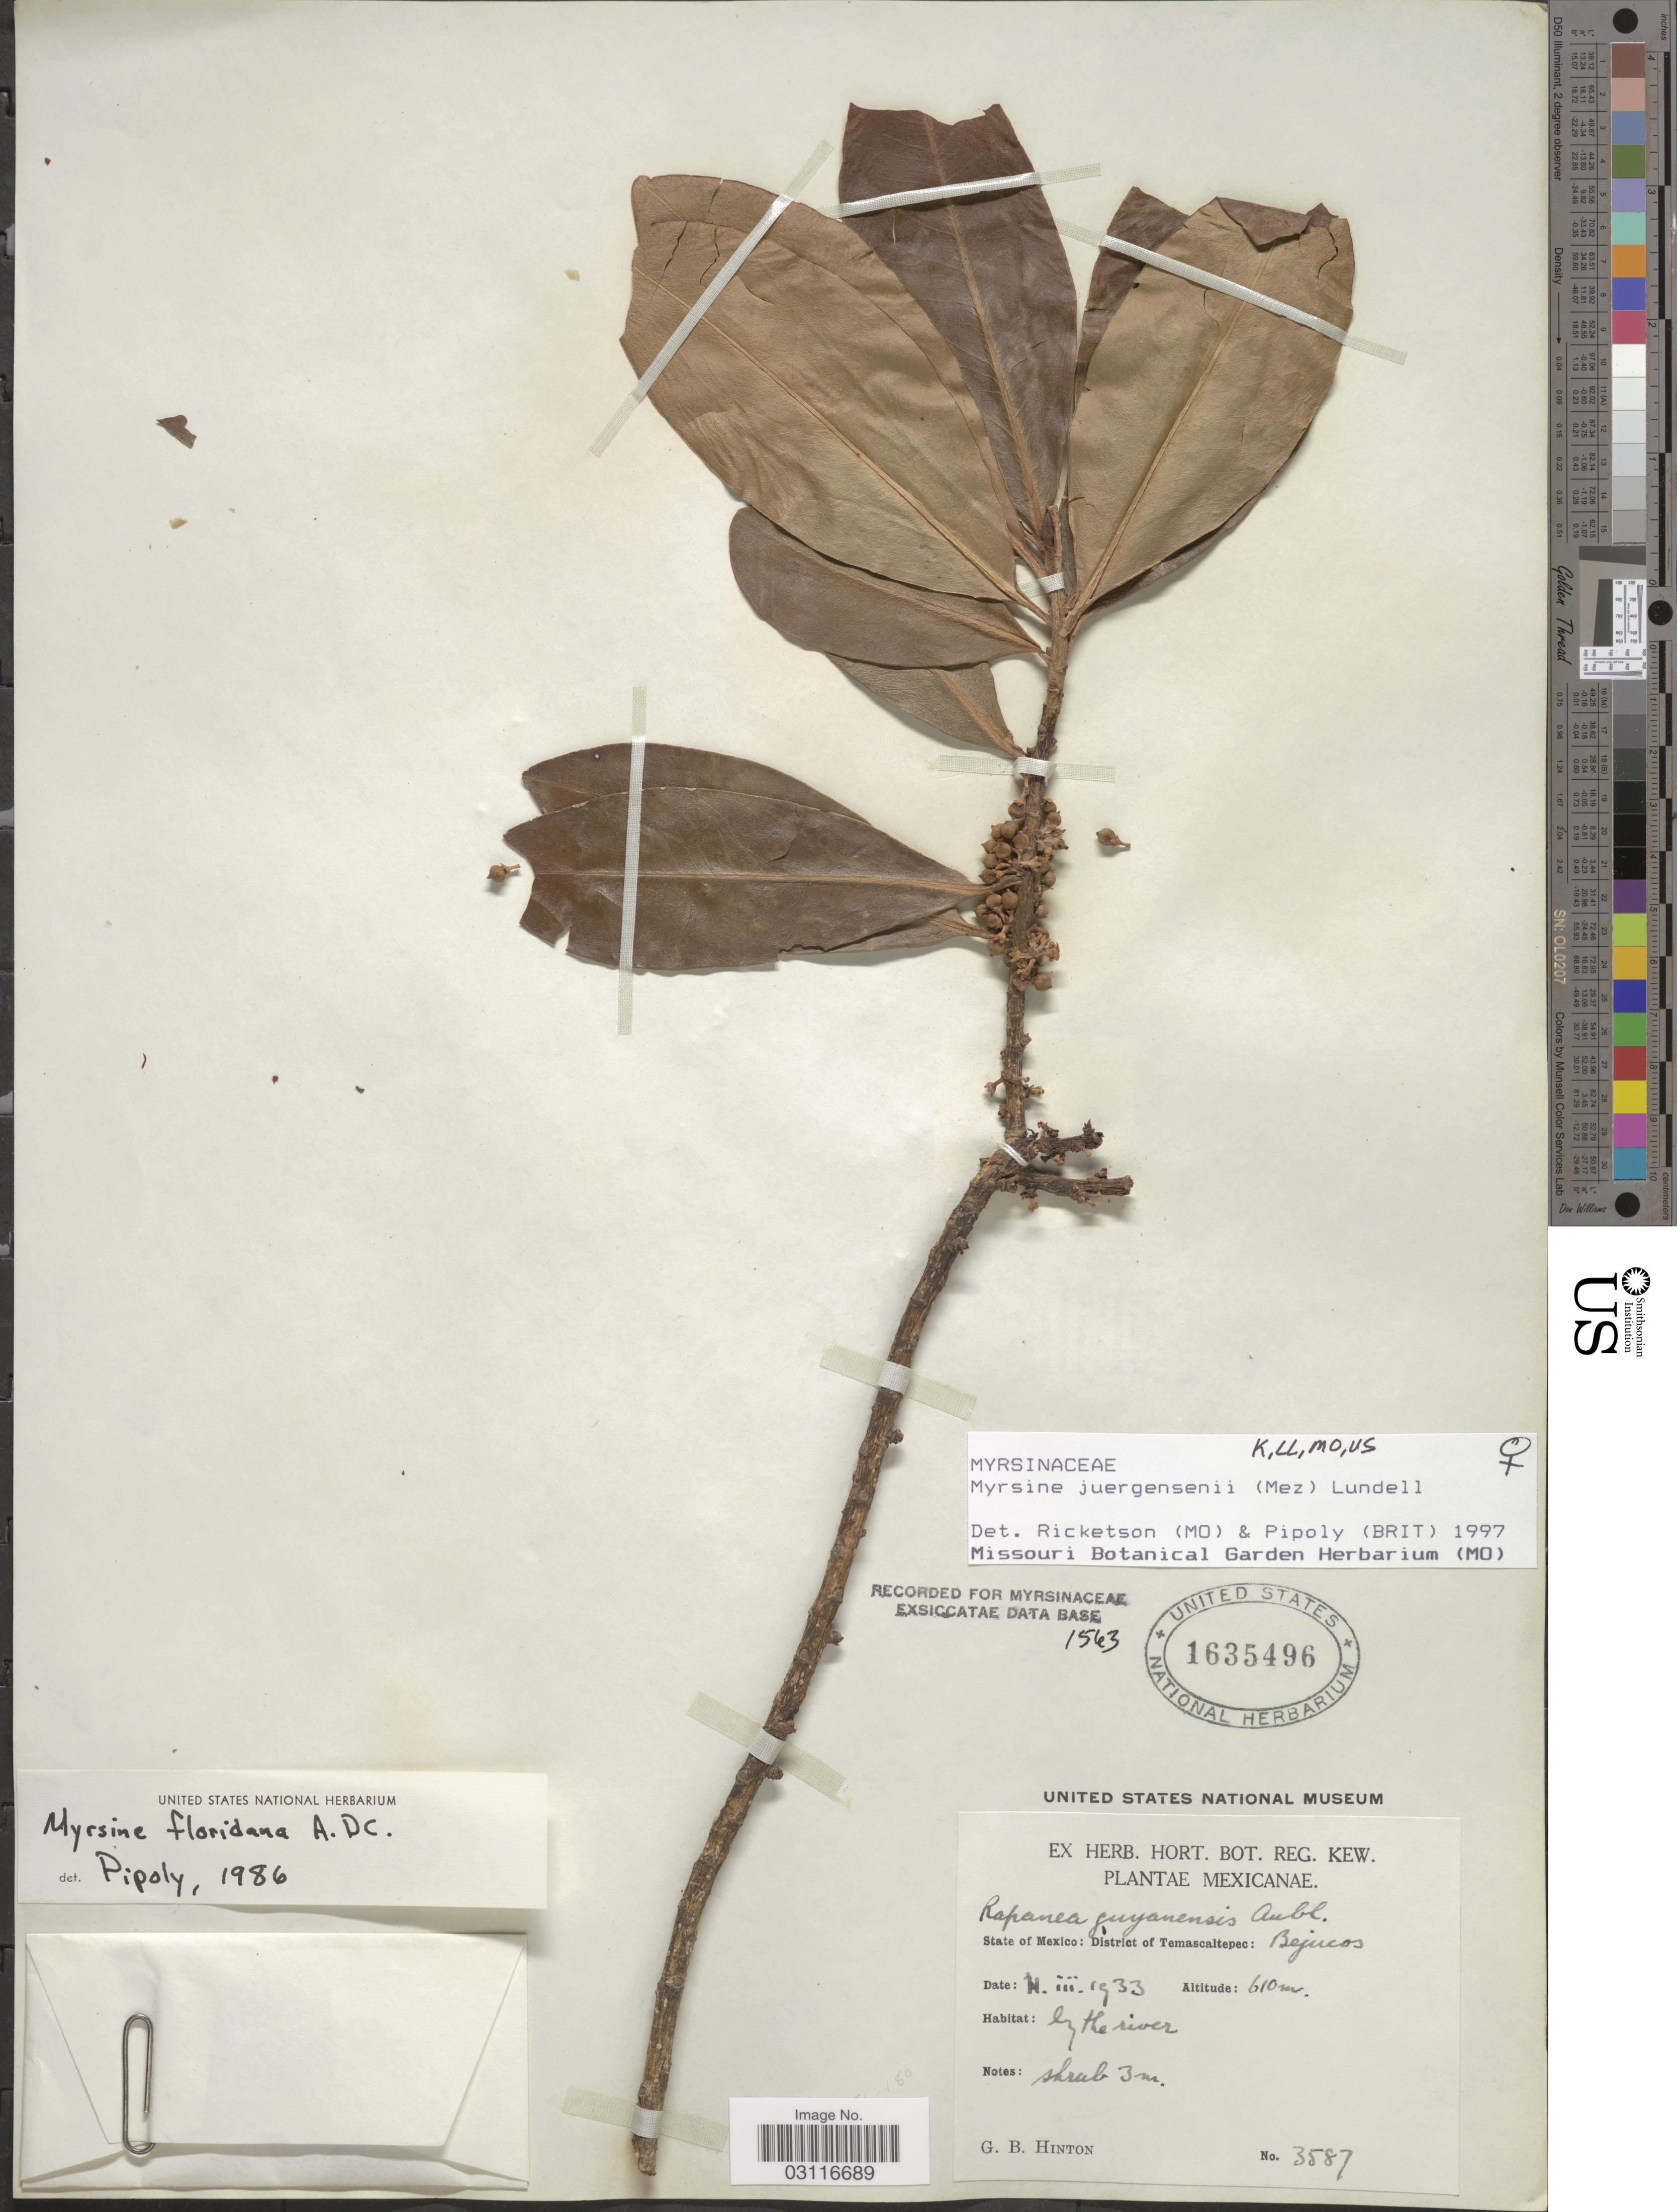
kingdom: Plantae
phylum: Tracheophyta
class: Magnoliopsida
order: Ericales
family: Primulaceae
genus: Myrsine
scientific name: Myrsine juergensenii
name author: (Mez) Lundell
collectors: G. B. Hinton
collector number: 3587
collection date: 1933-03-11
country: Mexico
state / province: México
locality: District of Temascaltepec: Bejucos.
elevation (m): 610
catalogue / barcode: US 1635496